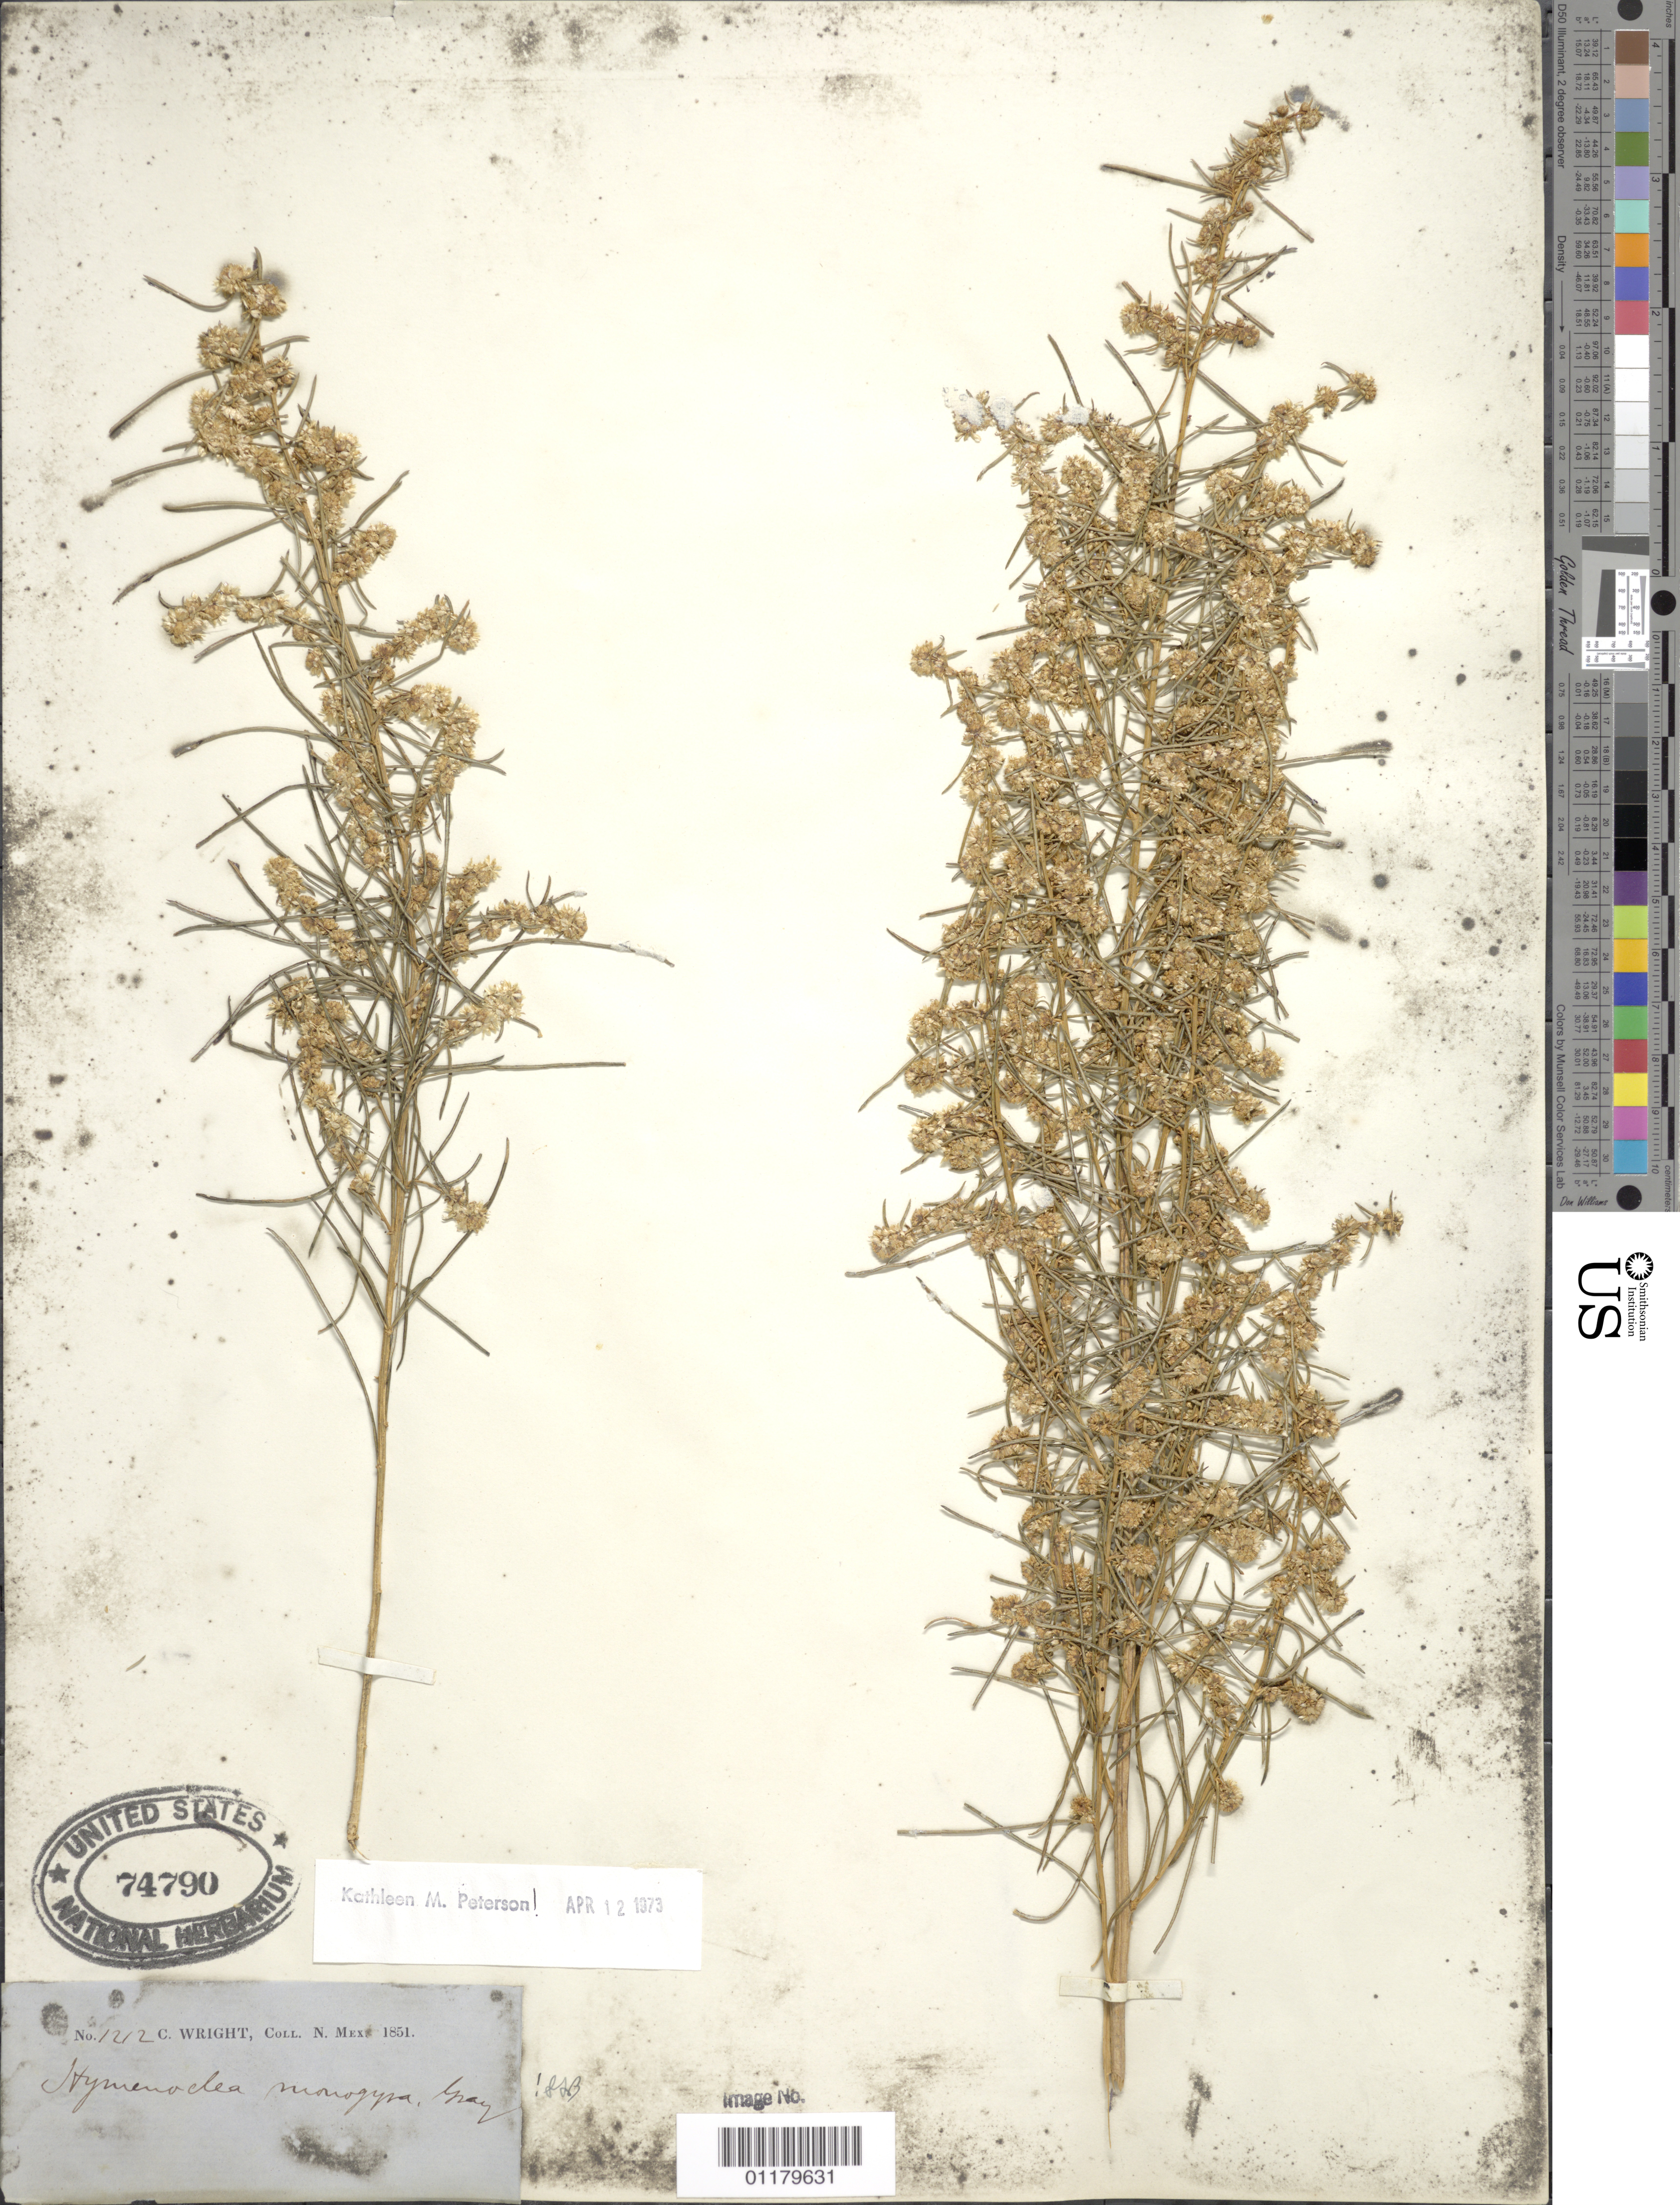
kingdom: Plantae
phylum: Tracheophyta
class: Magnoliopsida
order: Asterales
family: Asteraceae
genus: Hymenoclea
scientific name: Hymenoclea monogyra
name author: Torr. & A. Gray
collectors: C. Wright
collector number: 1212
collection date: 1851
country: United States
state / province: New Mexico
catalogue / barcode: US 74790